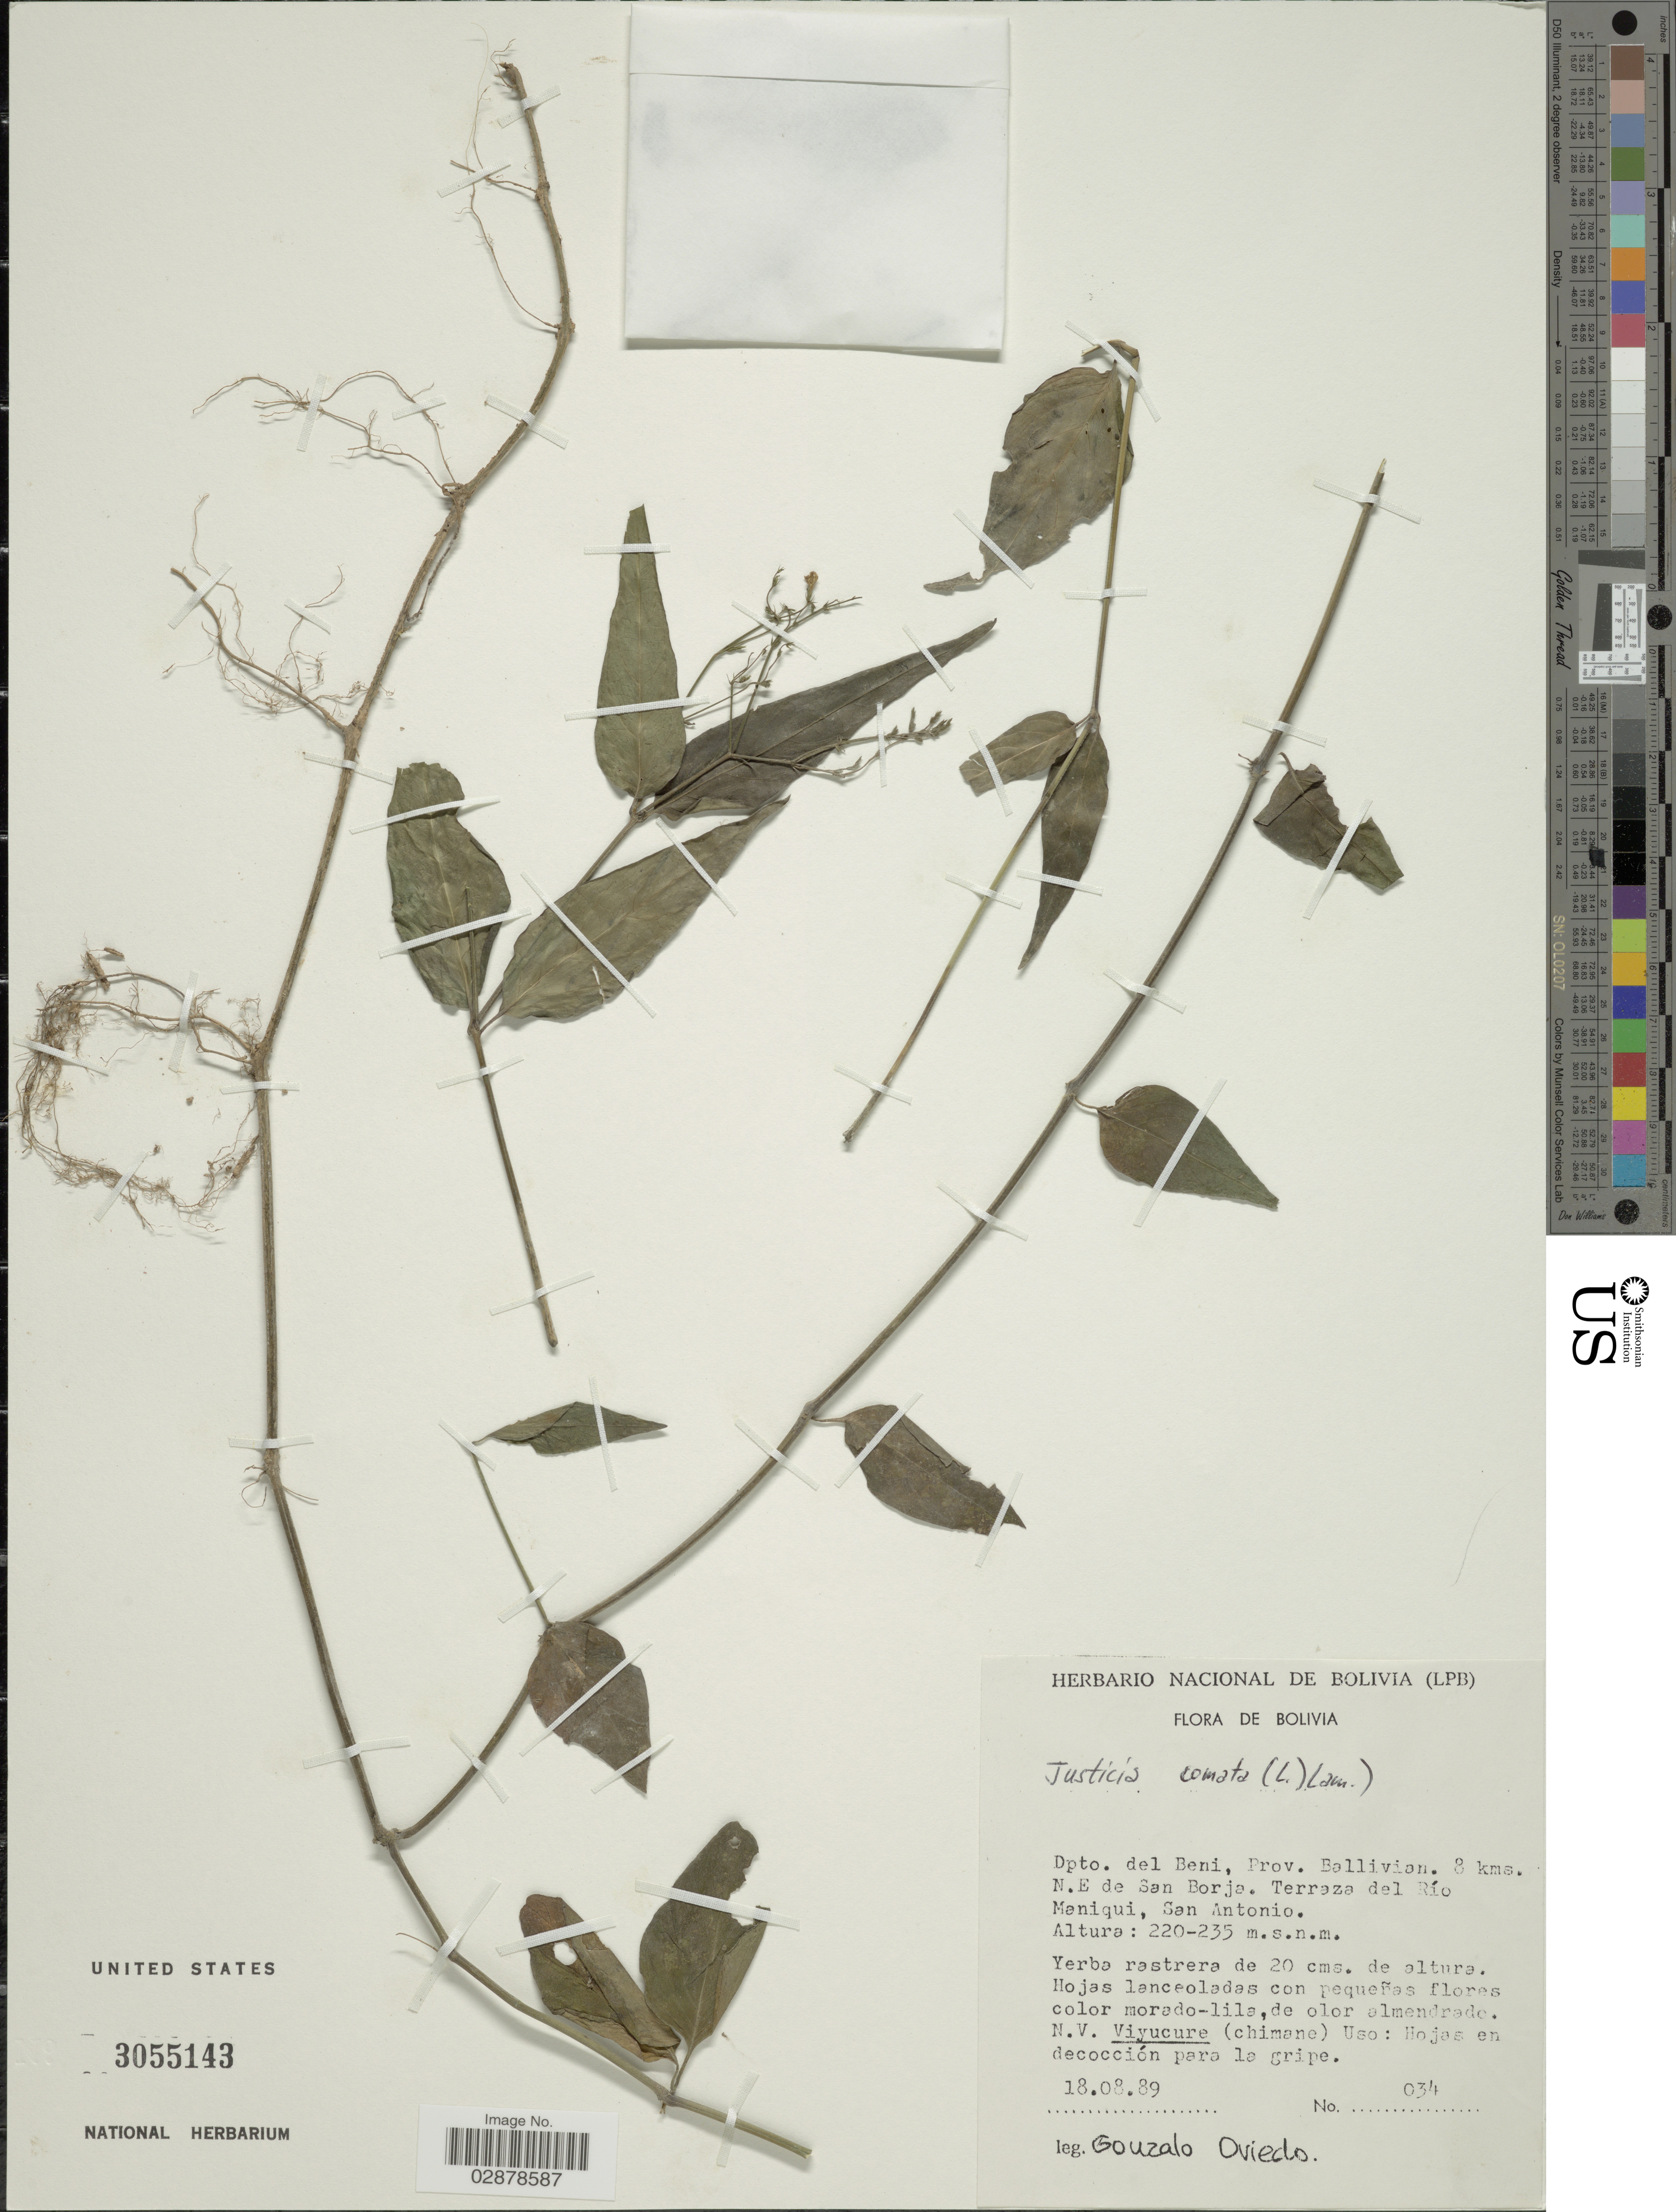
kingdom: Plantae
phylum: Tracheophyta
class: Magnoliopsida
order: Lamiales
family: Acanthaceae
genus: Justicia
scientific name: Justicia comata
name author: (L.) Lam.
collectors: G. Oviedo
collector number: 034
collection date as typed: Transcribed d/m/y: 18/8/89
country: Bolivia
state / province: Beni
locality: Dpto. del Beni, Prov. Ballivian, 8 kms, N.E. de San Borja, Terraza del Río Maniqui, San Antonio.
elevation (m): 220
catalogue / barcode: US 3055143